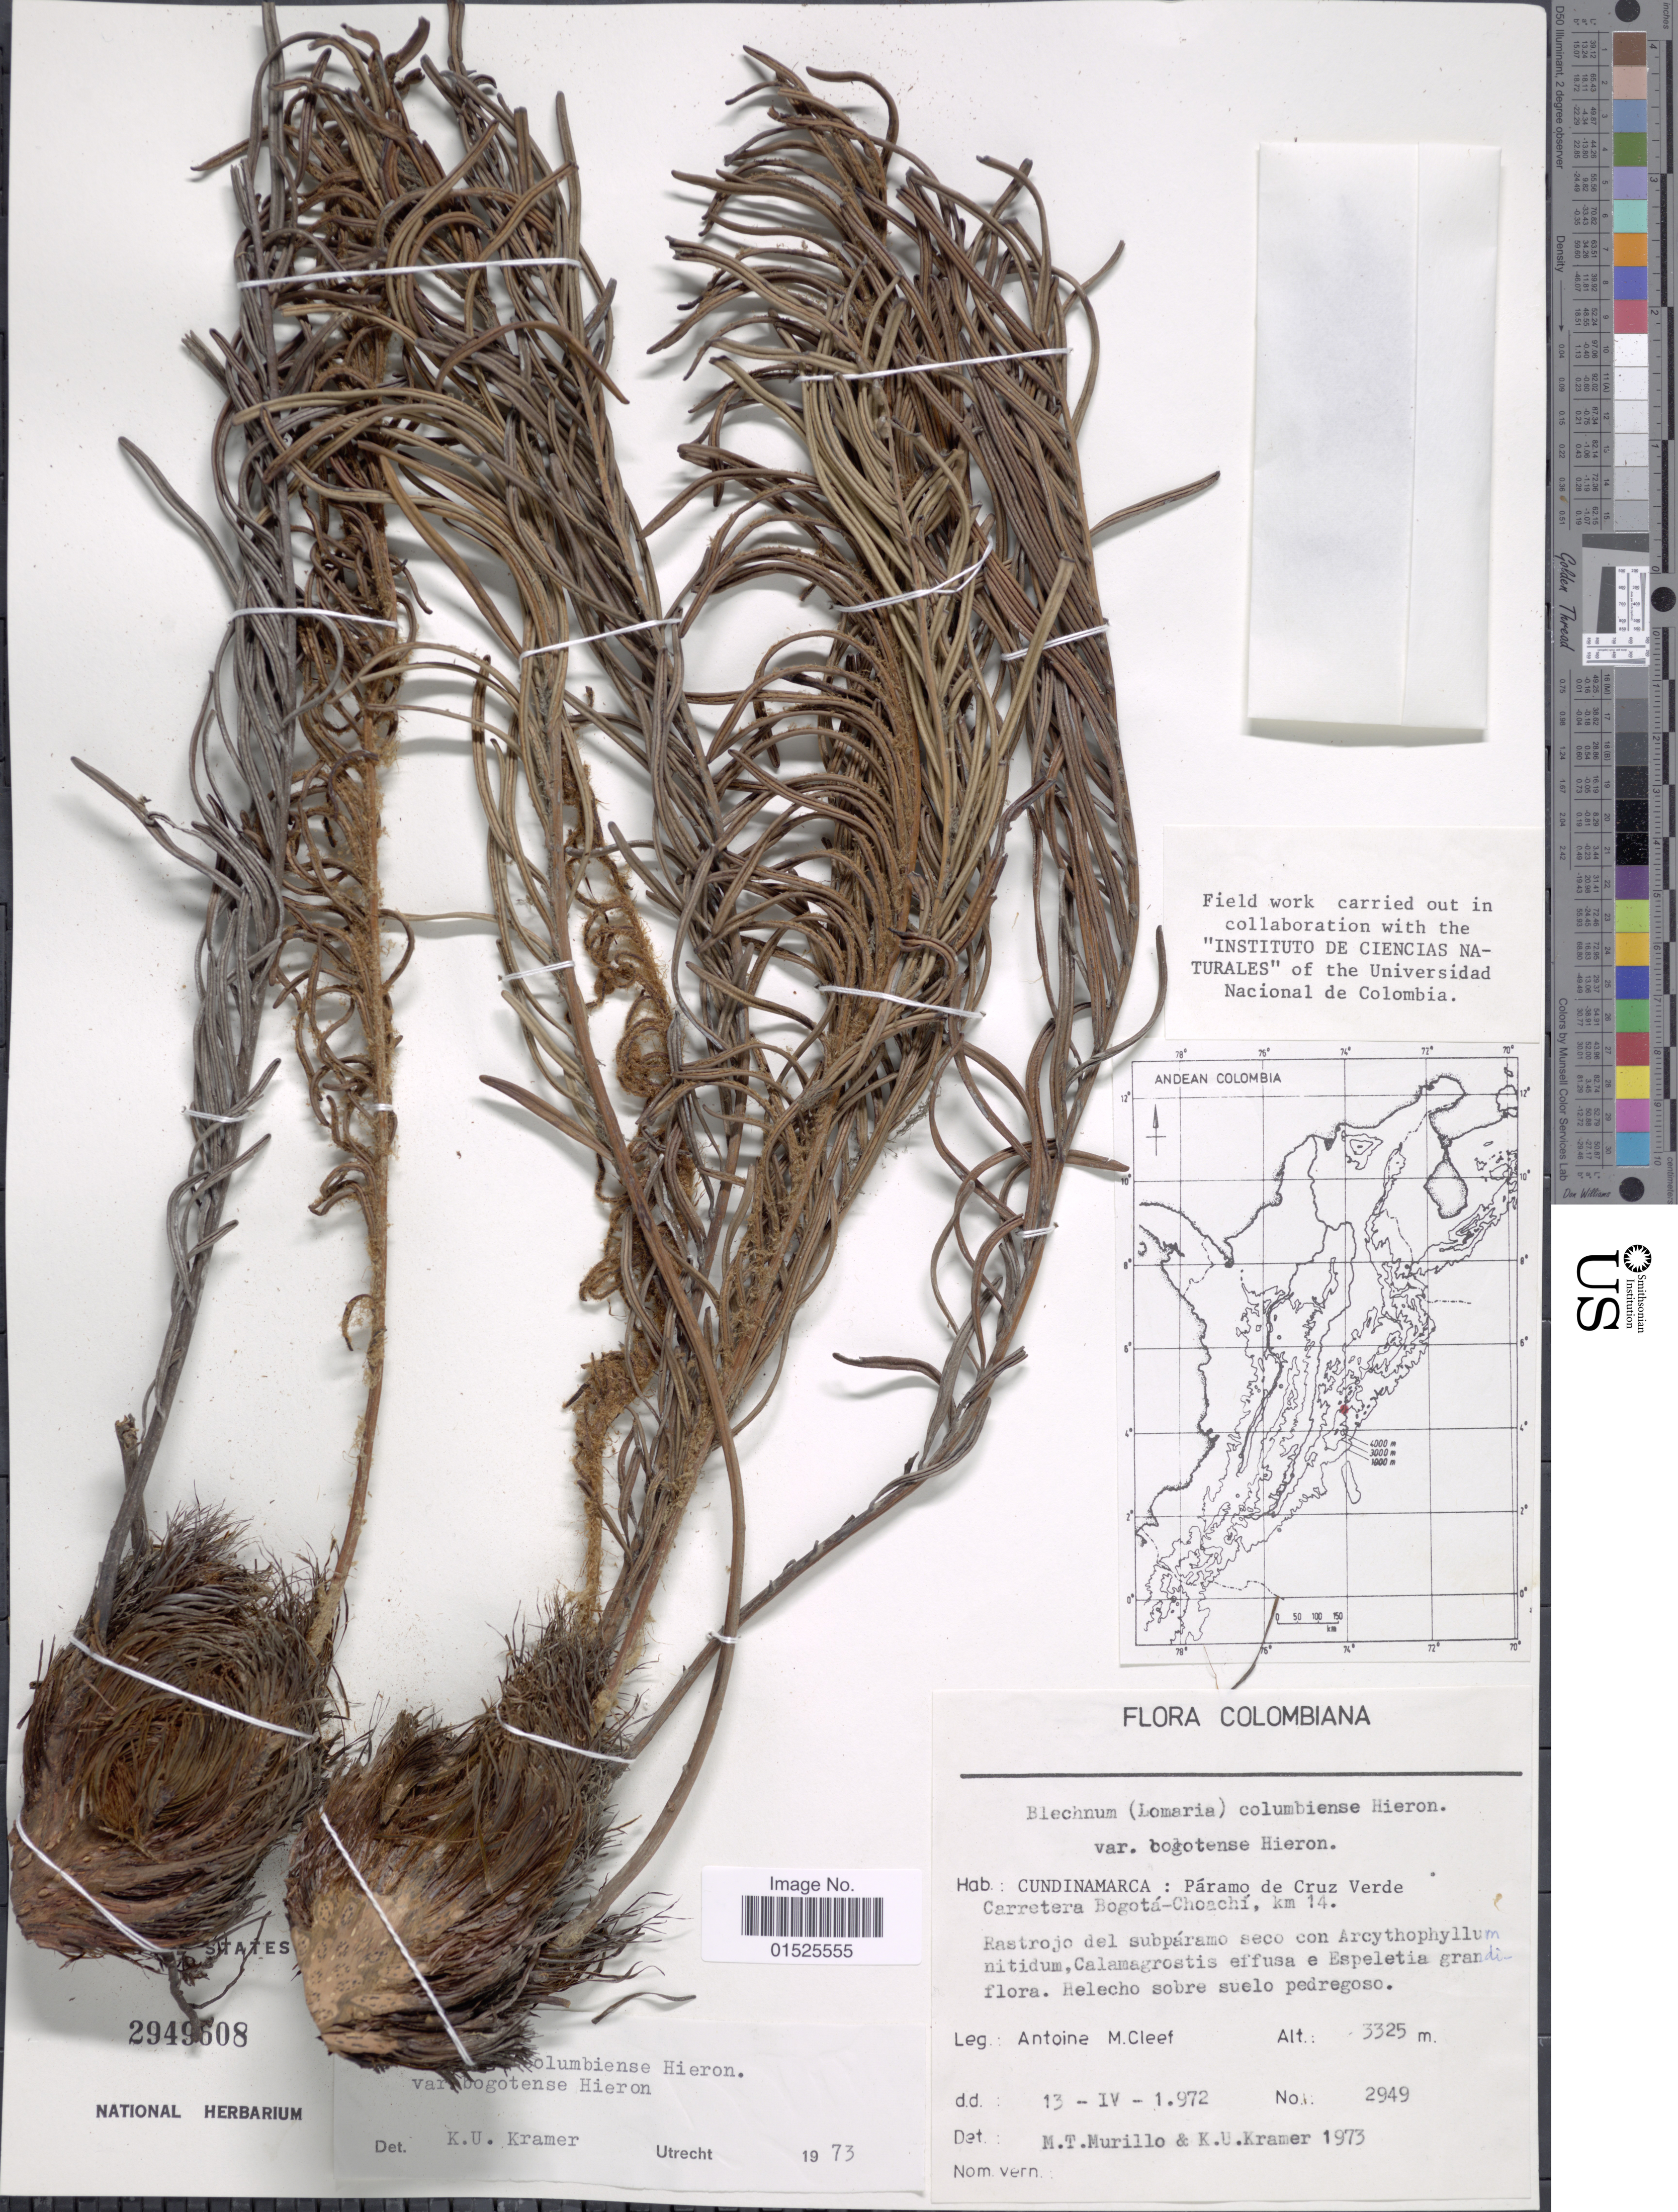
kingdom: Plantae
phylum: Tracheophyta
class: Polypodiopsida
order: Polypodiales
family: Blechnaceae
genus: Blechnum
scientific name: Blechnum columbiense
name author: Hieron.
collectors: A. M. Cleef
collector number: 2949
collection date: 1972-04-13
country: Colombia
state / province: Cundinamarca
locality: Páramo de Cruz Verde. Carretera Bogotá-Choachí, km 14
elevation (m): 3325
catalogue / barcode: US 2949608